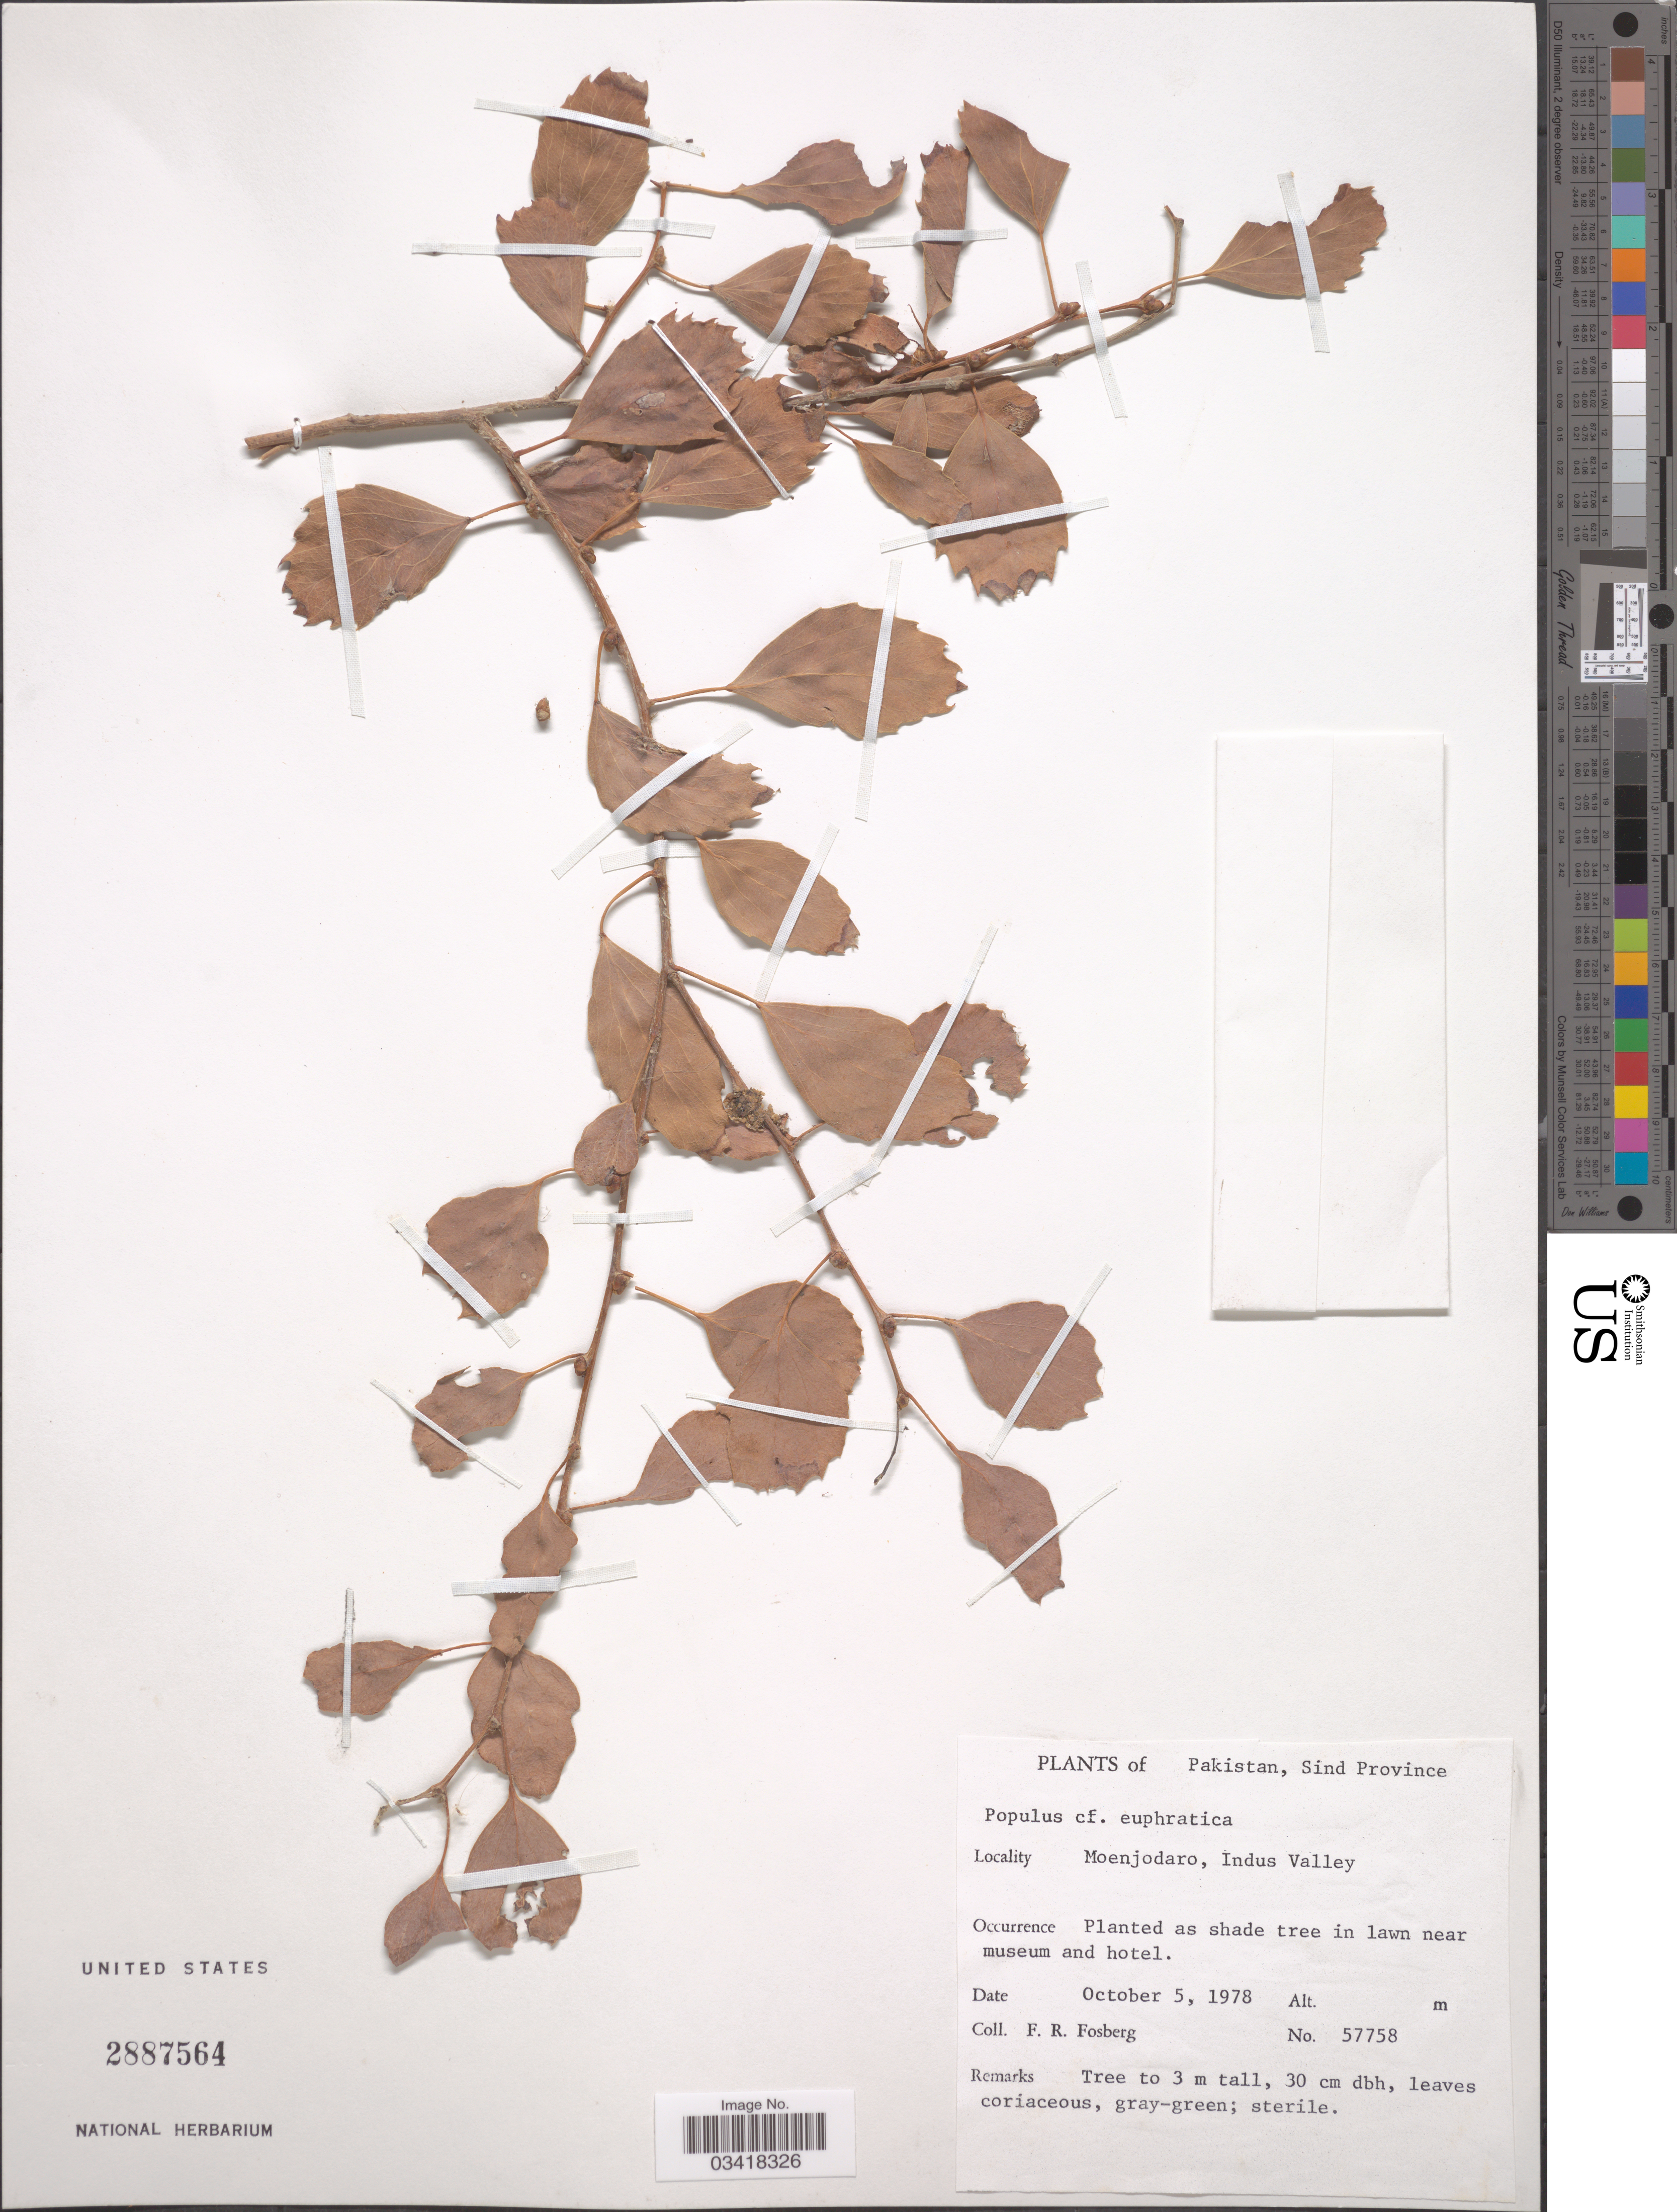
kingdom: Plantae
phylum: Tracheophyta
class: Magnoliopsida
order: Malpighiales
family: Salicaceae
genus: Populus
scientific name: Populus euphratica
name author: Oliv.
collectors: F. R. Fosberg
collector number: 57758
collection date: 1978-10-05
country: Pakistan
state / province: Sindh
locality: Sind Province. Moenjodaro, Indus Valley. Planted as shade tree in lawn near museum and hotel.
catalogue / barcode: US 2887564